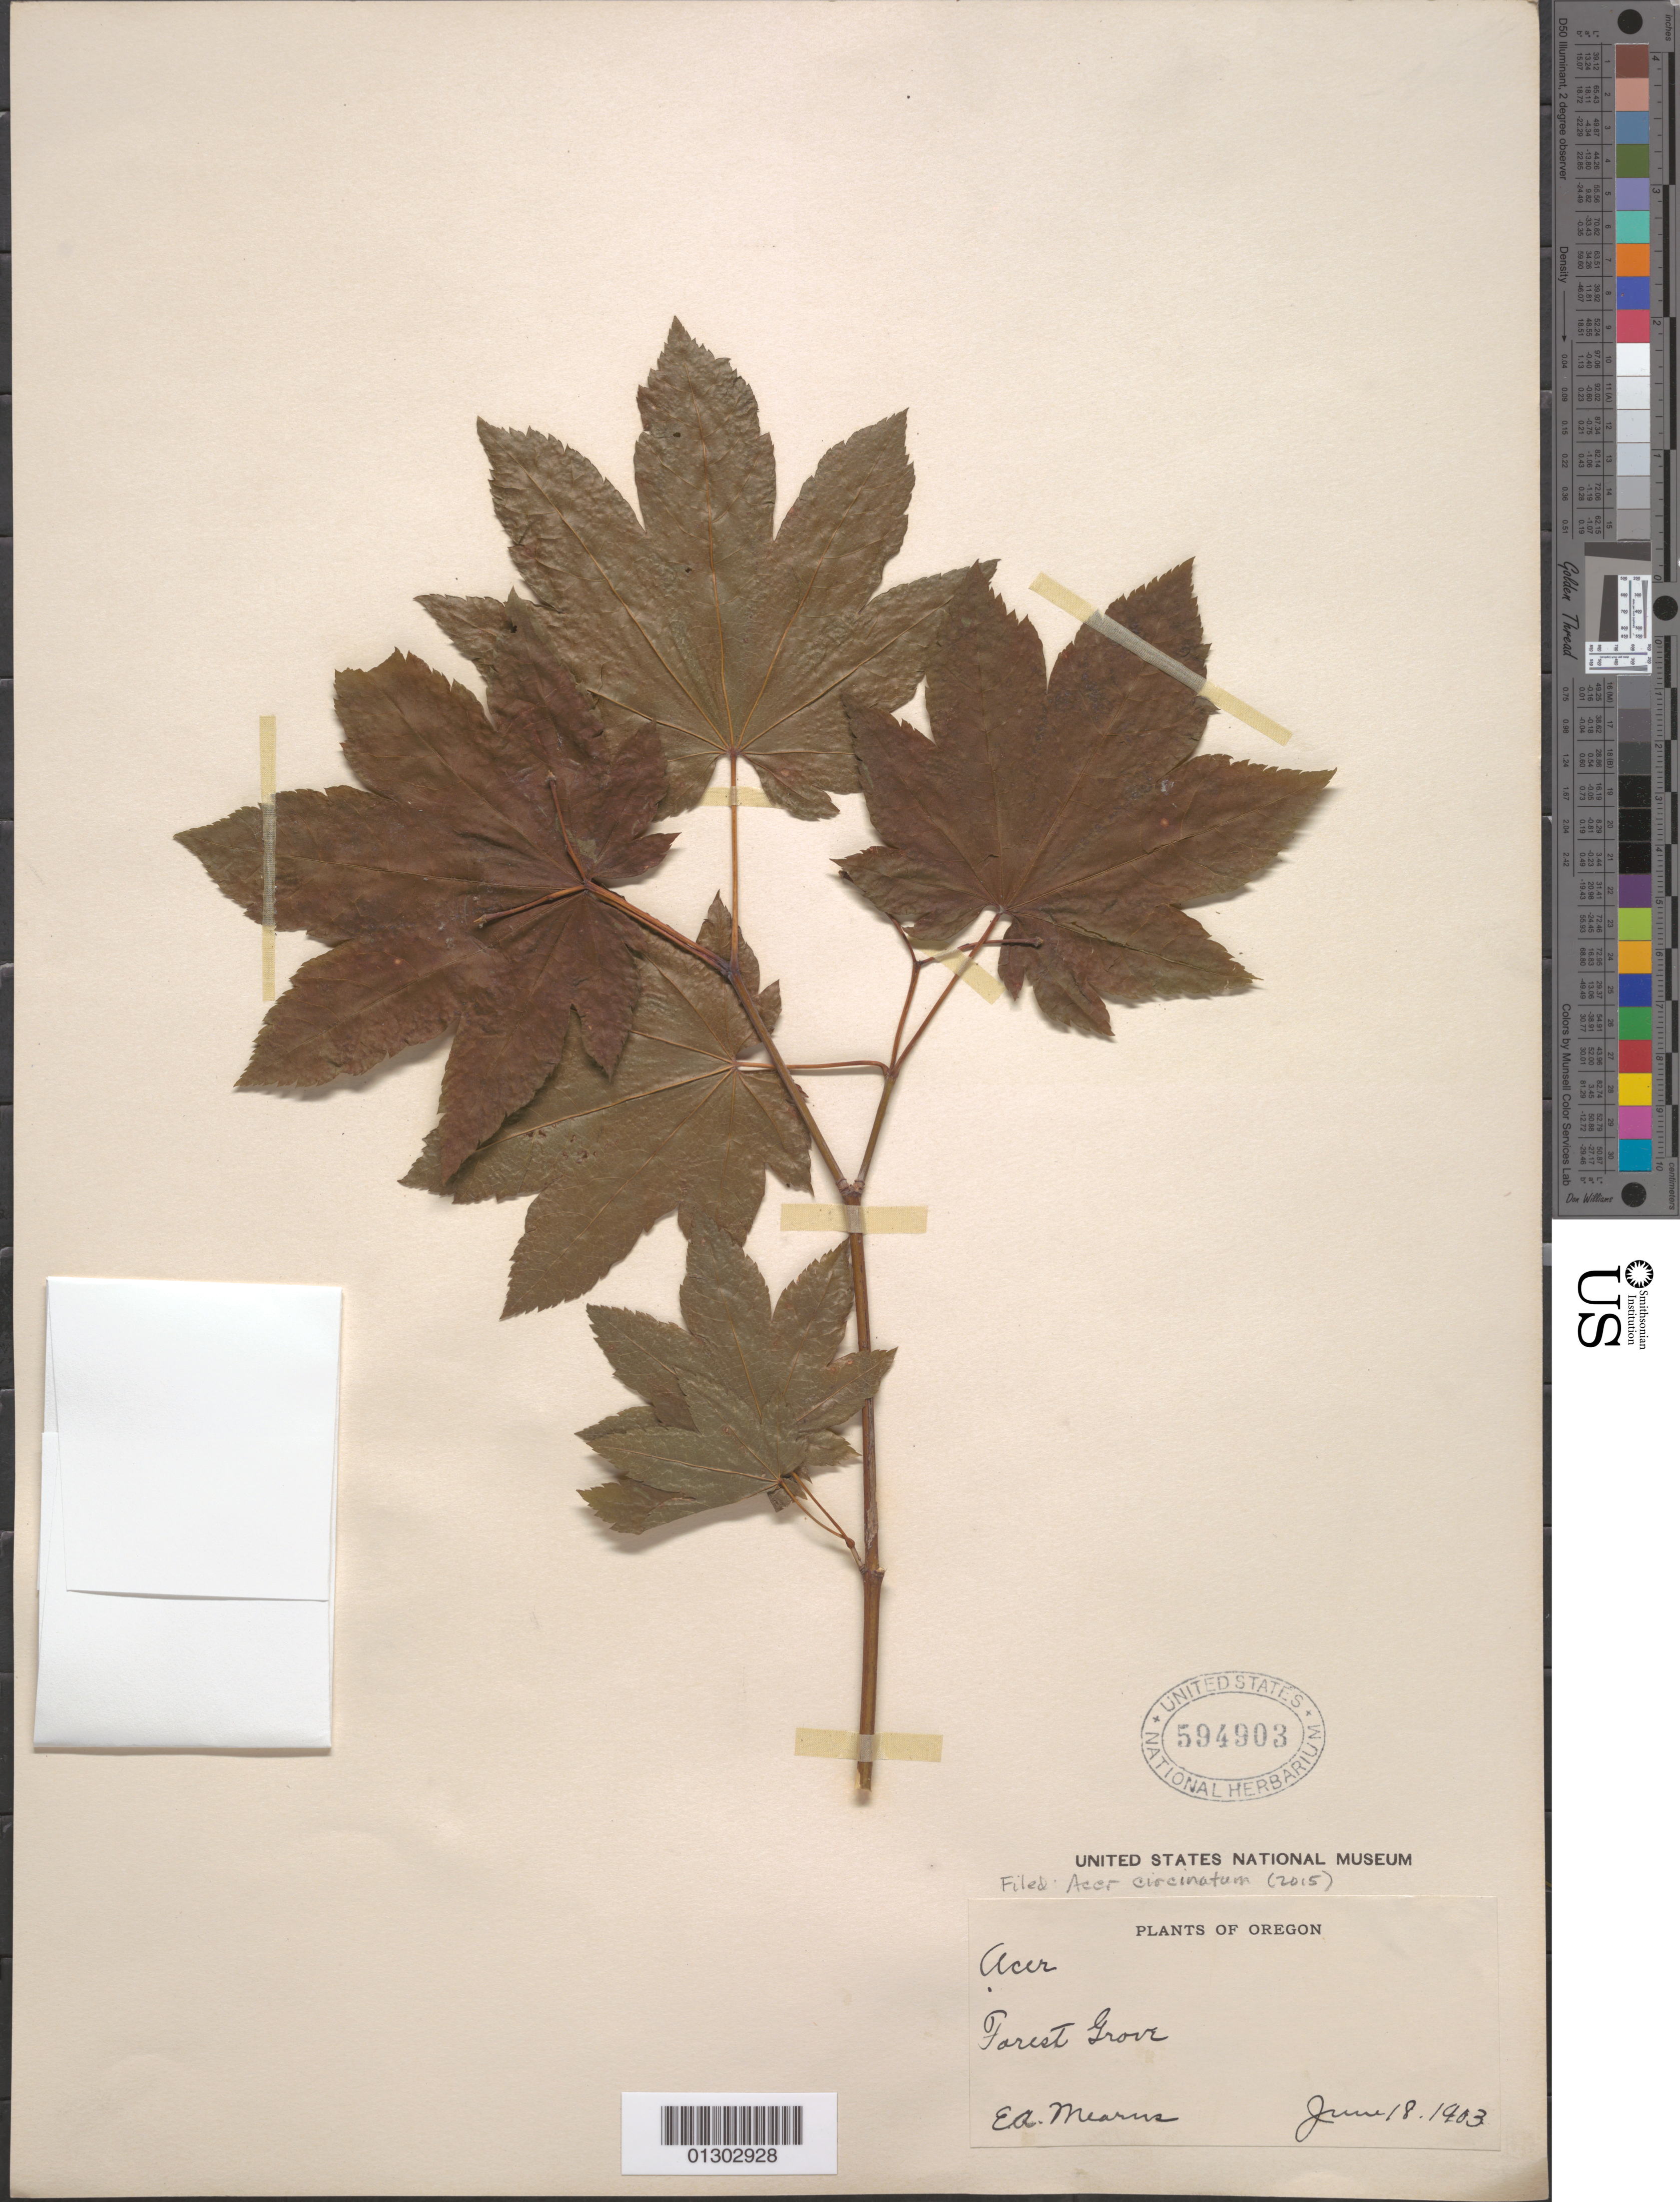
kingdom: Plantae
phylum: Tracheophyta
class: Magnoliopsida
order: Sapindales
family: Sapindaceae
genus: Acer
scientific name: Acer circinatum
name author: Pursh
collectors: E. A. Mearns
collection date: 1903-06-18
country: United States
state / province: Oregon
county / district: Washington County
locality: Forest Grove.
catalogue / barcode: US 594903